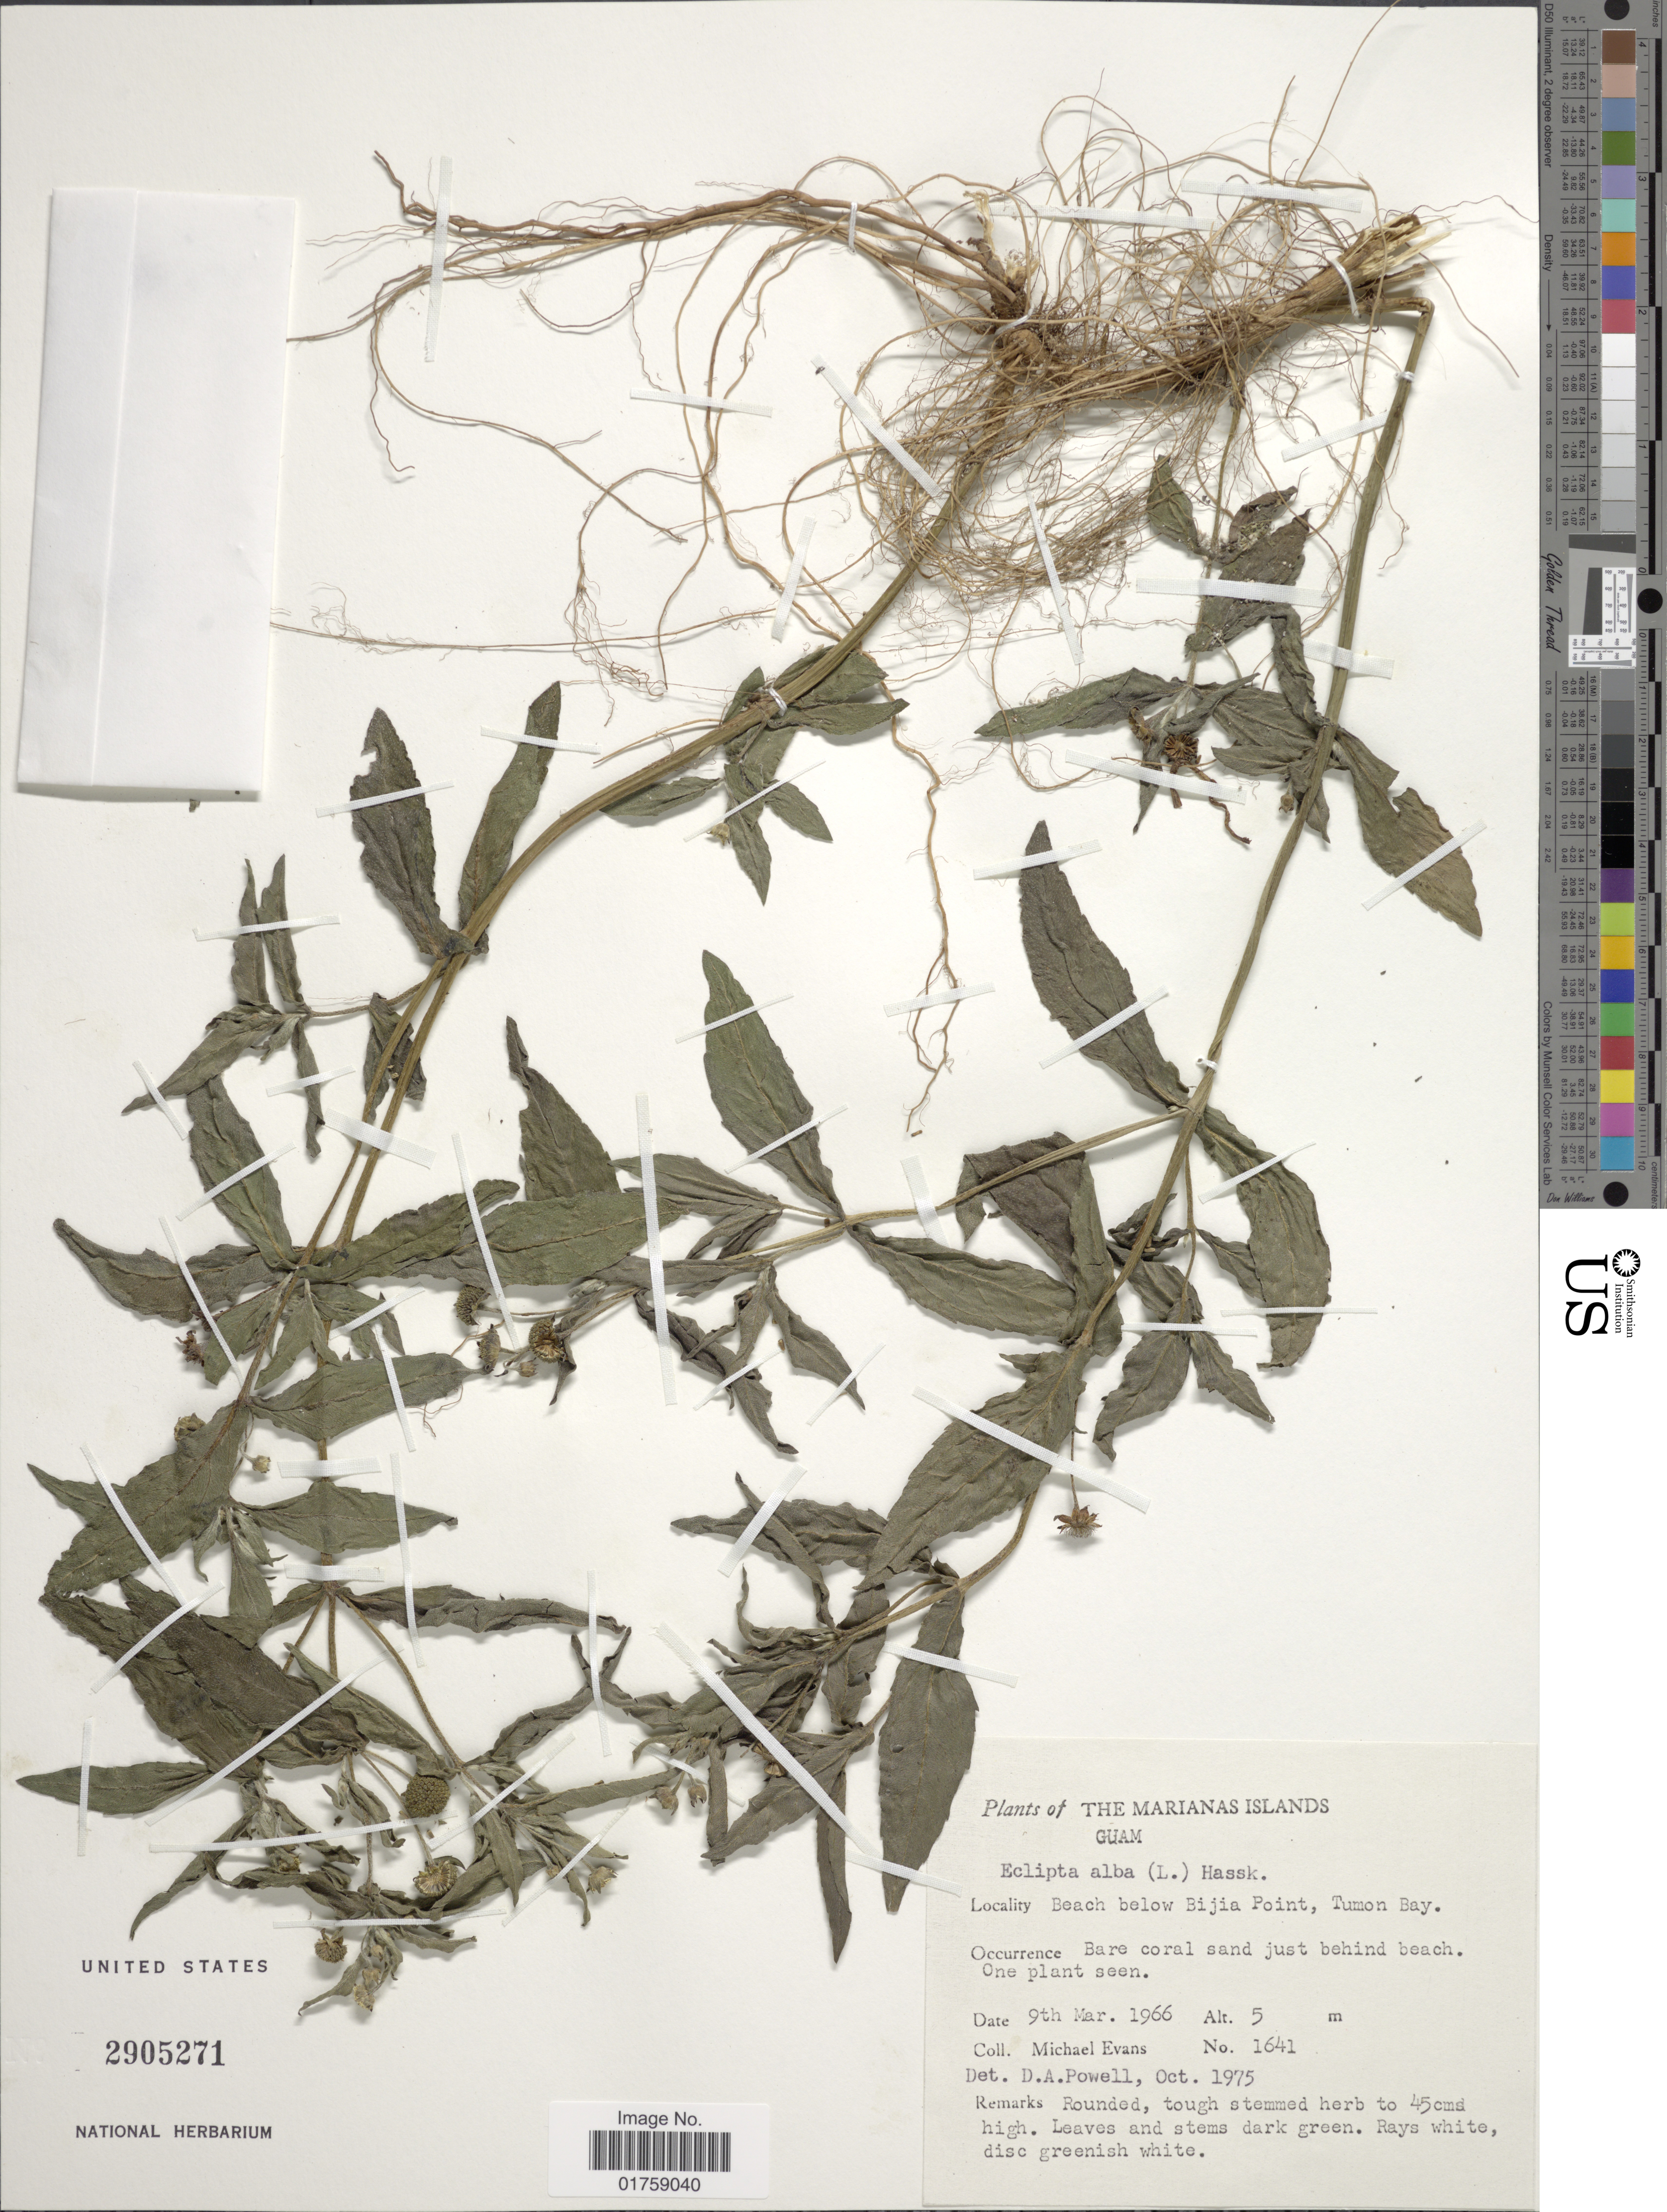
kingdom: Plantae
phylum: Tracheophyta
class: Magnoliopsida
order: Asterales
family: Asteraceae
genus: Eclipta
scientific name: Eclipta prostrata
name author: (L.) L.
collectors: M. Evans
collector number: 1641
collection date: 1966-03-09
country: Guam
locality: The Marianas Islands. Guam: Beach below Bijia Point, Tumon Bay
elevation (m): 5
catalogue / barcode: US 2915271